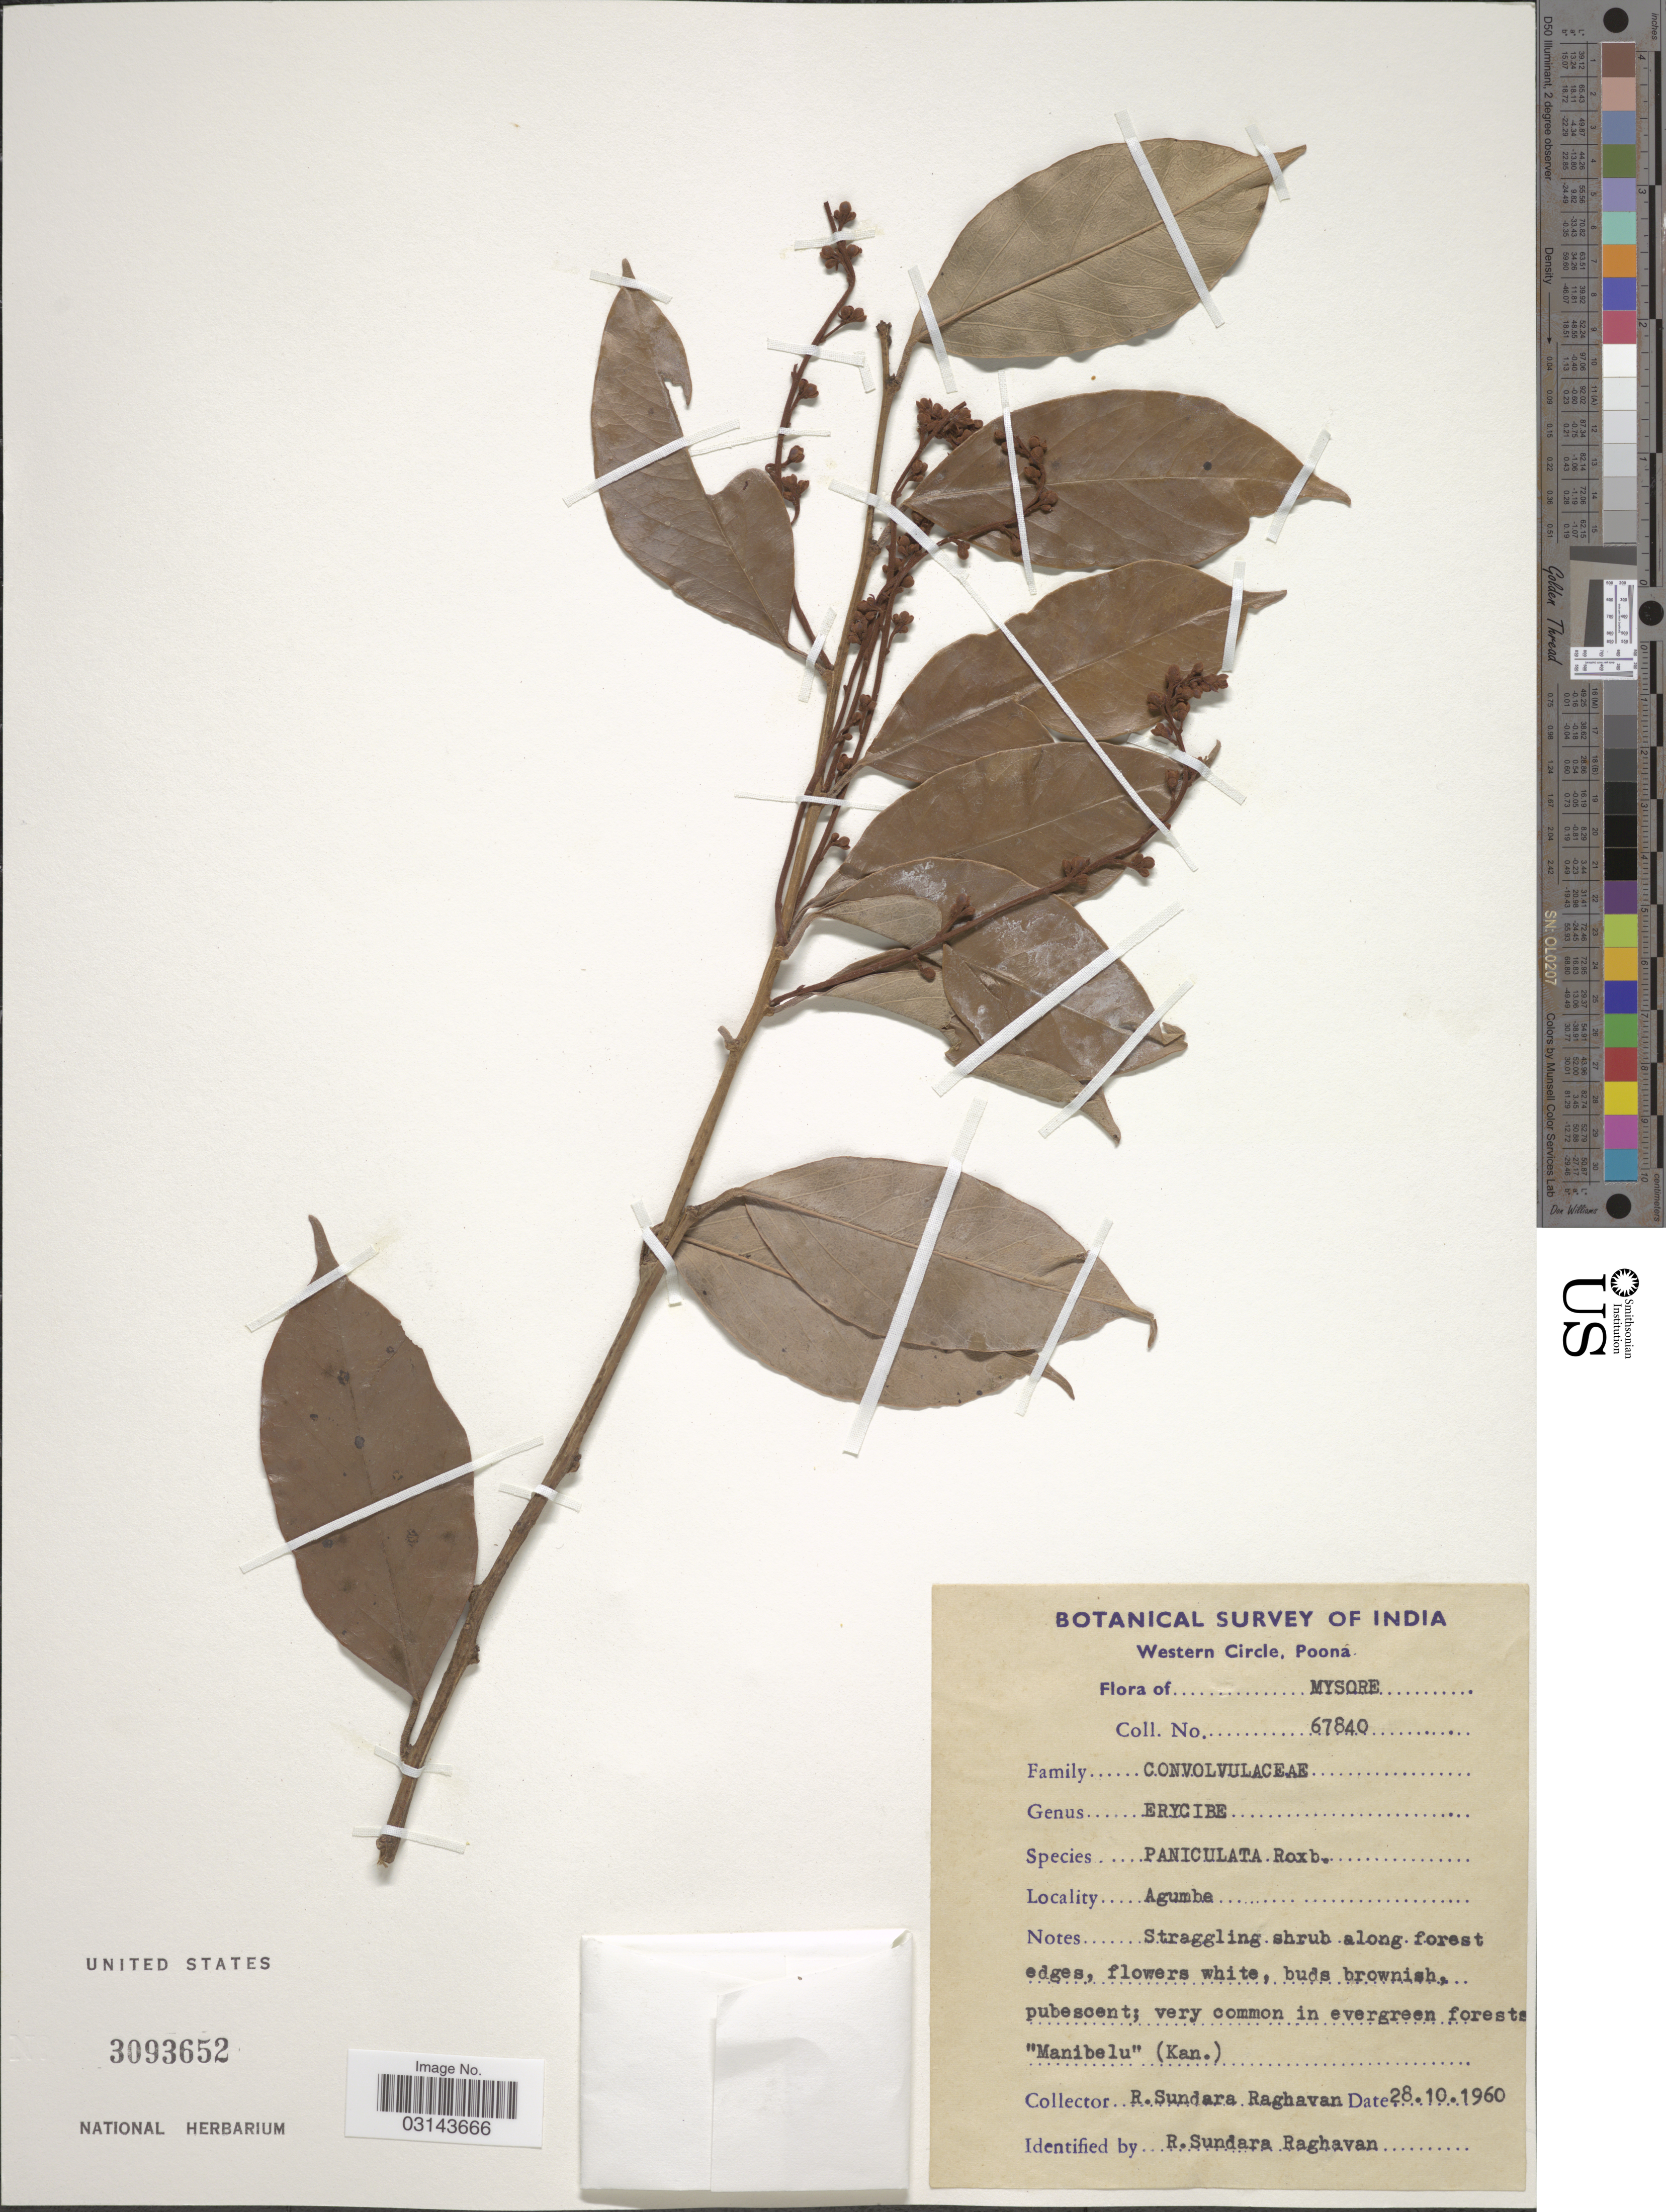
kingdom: Plantae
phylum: Tracheophyta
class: Magnoliopsida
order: Solanales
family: Convolvulaceae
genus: Erycibe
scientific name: Erycibe paniculata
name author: Roxb.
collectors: R. Raghavan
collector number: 67840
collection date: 1960-10-28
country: India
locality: Mysore. Agumba.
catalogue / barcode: US 3093652